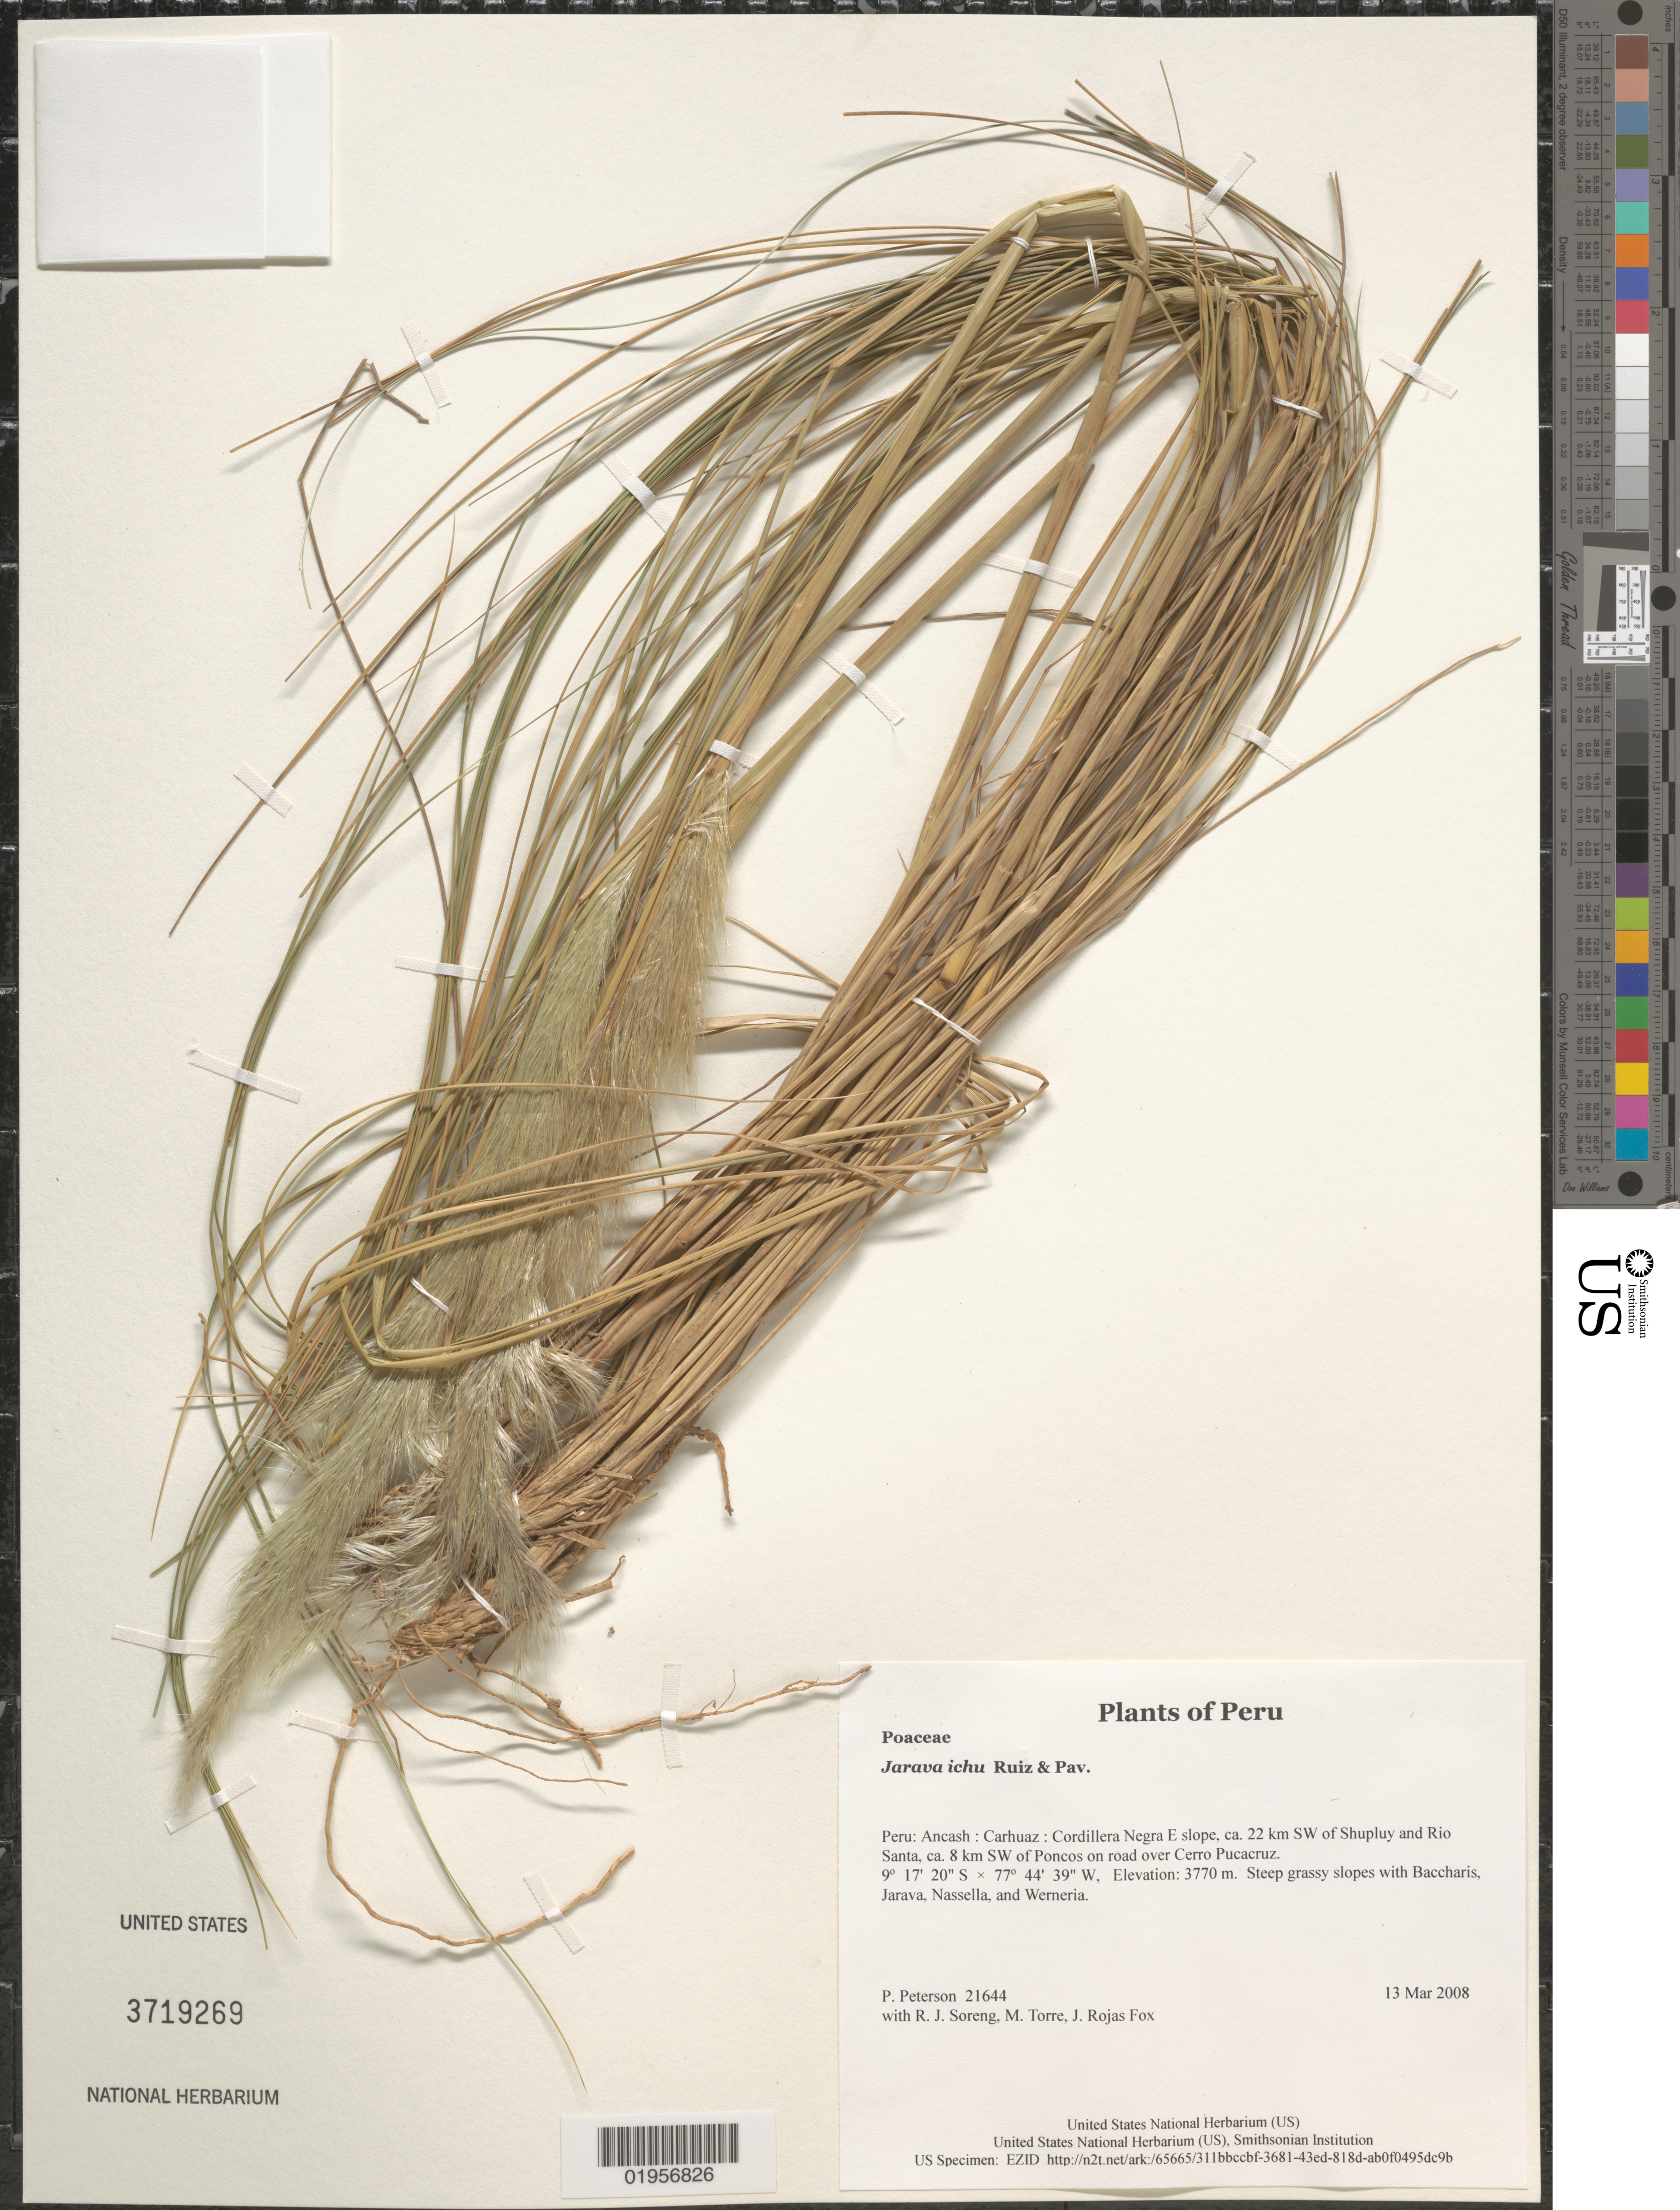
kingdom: Plantae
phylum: Tracheophyta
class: Liliopsida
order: Poales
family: Poaceae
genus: Jarava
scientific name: Jarava ichu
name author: Ruiz & Pav.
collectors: P. M. Peterson, R. J. Soreng, M. Torre & J. Rojas Fox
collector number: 21644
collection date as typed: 13 Mar 2008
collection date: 2008-03-13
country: Peru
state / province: Ancash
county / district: Carhuaz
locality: Cordillera Negra E slope, ca. 22 km SW of Shupluy and Rio Santa, ca. 8 km SW of Poncos on road over Cerro Pucacruz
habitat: Steep grassy slopes with Baccharis, Jarava, Nassella, and Werneria.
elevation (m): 3770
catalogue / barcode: US 3719269